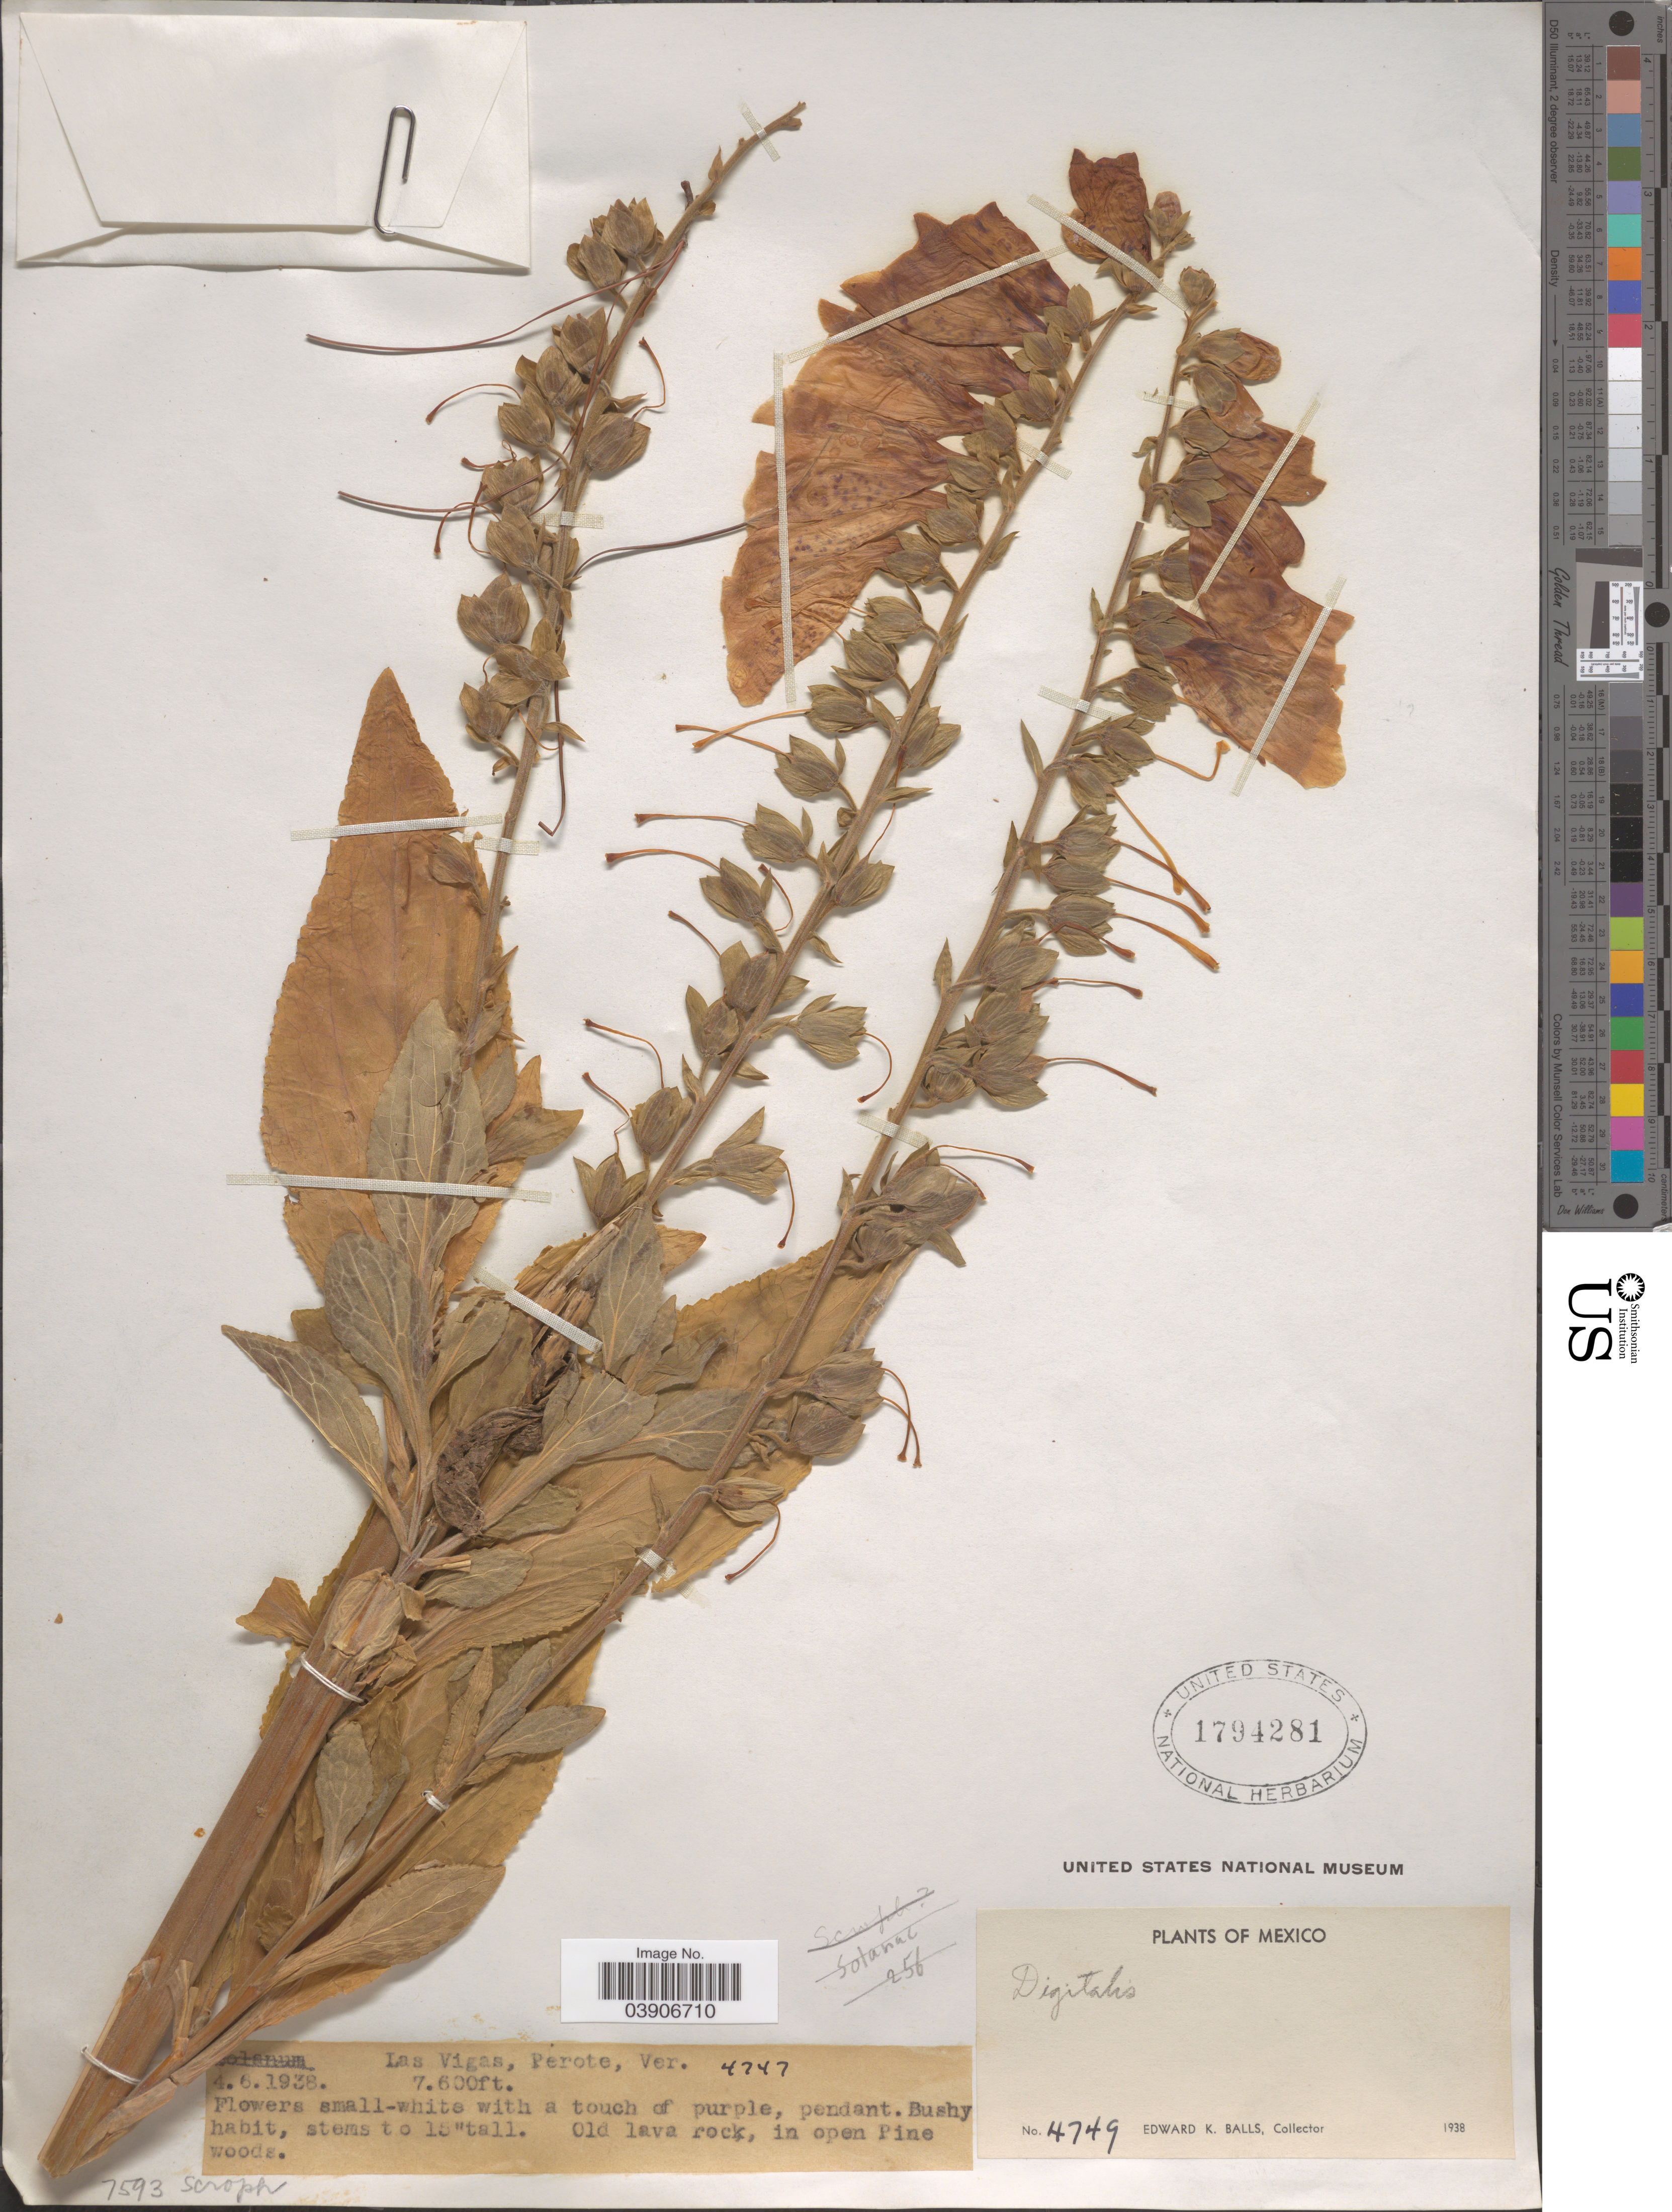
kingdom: Plantae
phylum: Tracheophyta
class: Magnoliopsida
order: Lamiales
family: Plantaginaceae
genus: Digitalis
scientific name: Digitalis sp.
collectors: E. K. Balls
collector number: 4749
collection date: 1938-06-04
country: Mexico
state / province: Veracruz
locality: Las Vigas, Perote, Ver.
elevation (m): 2316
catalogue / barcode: US 1794281